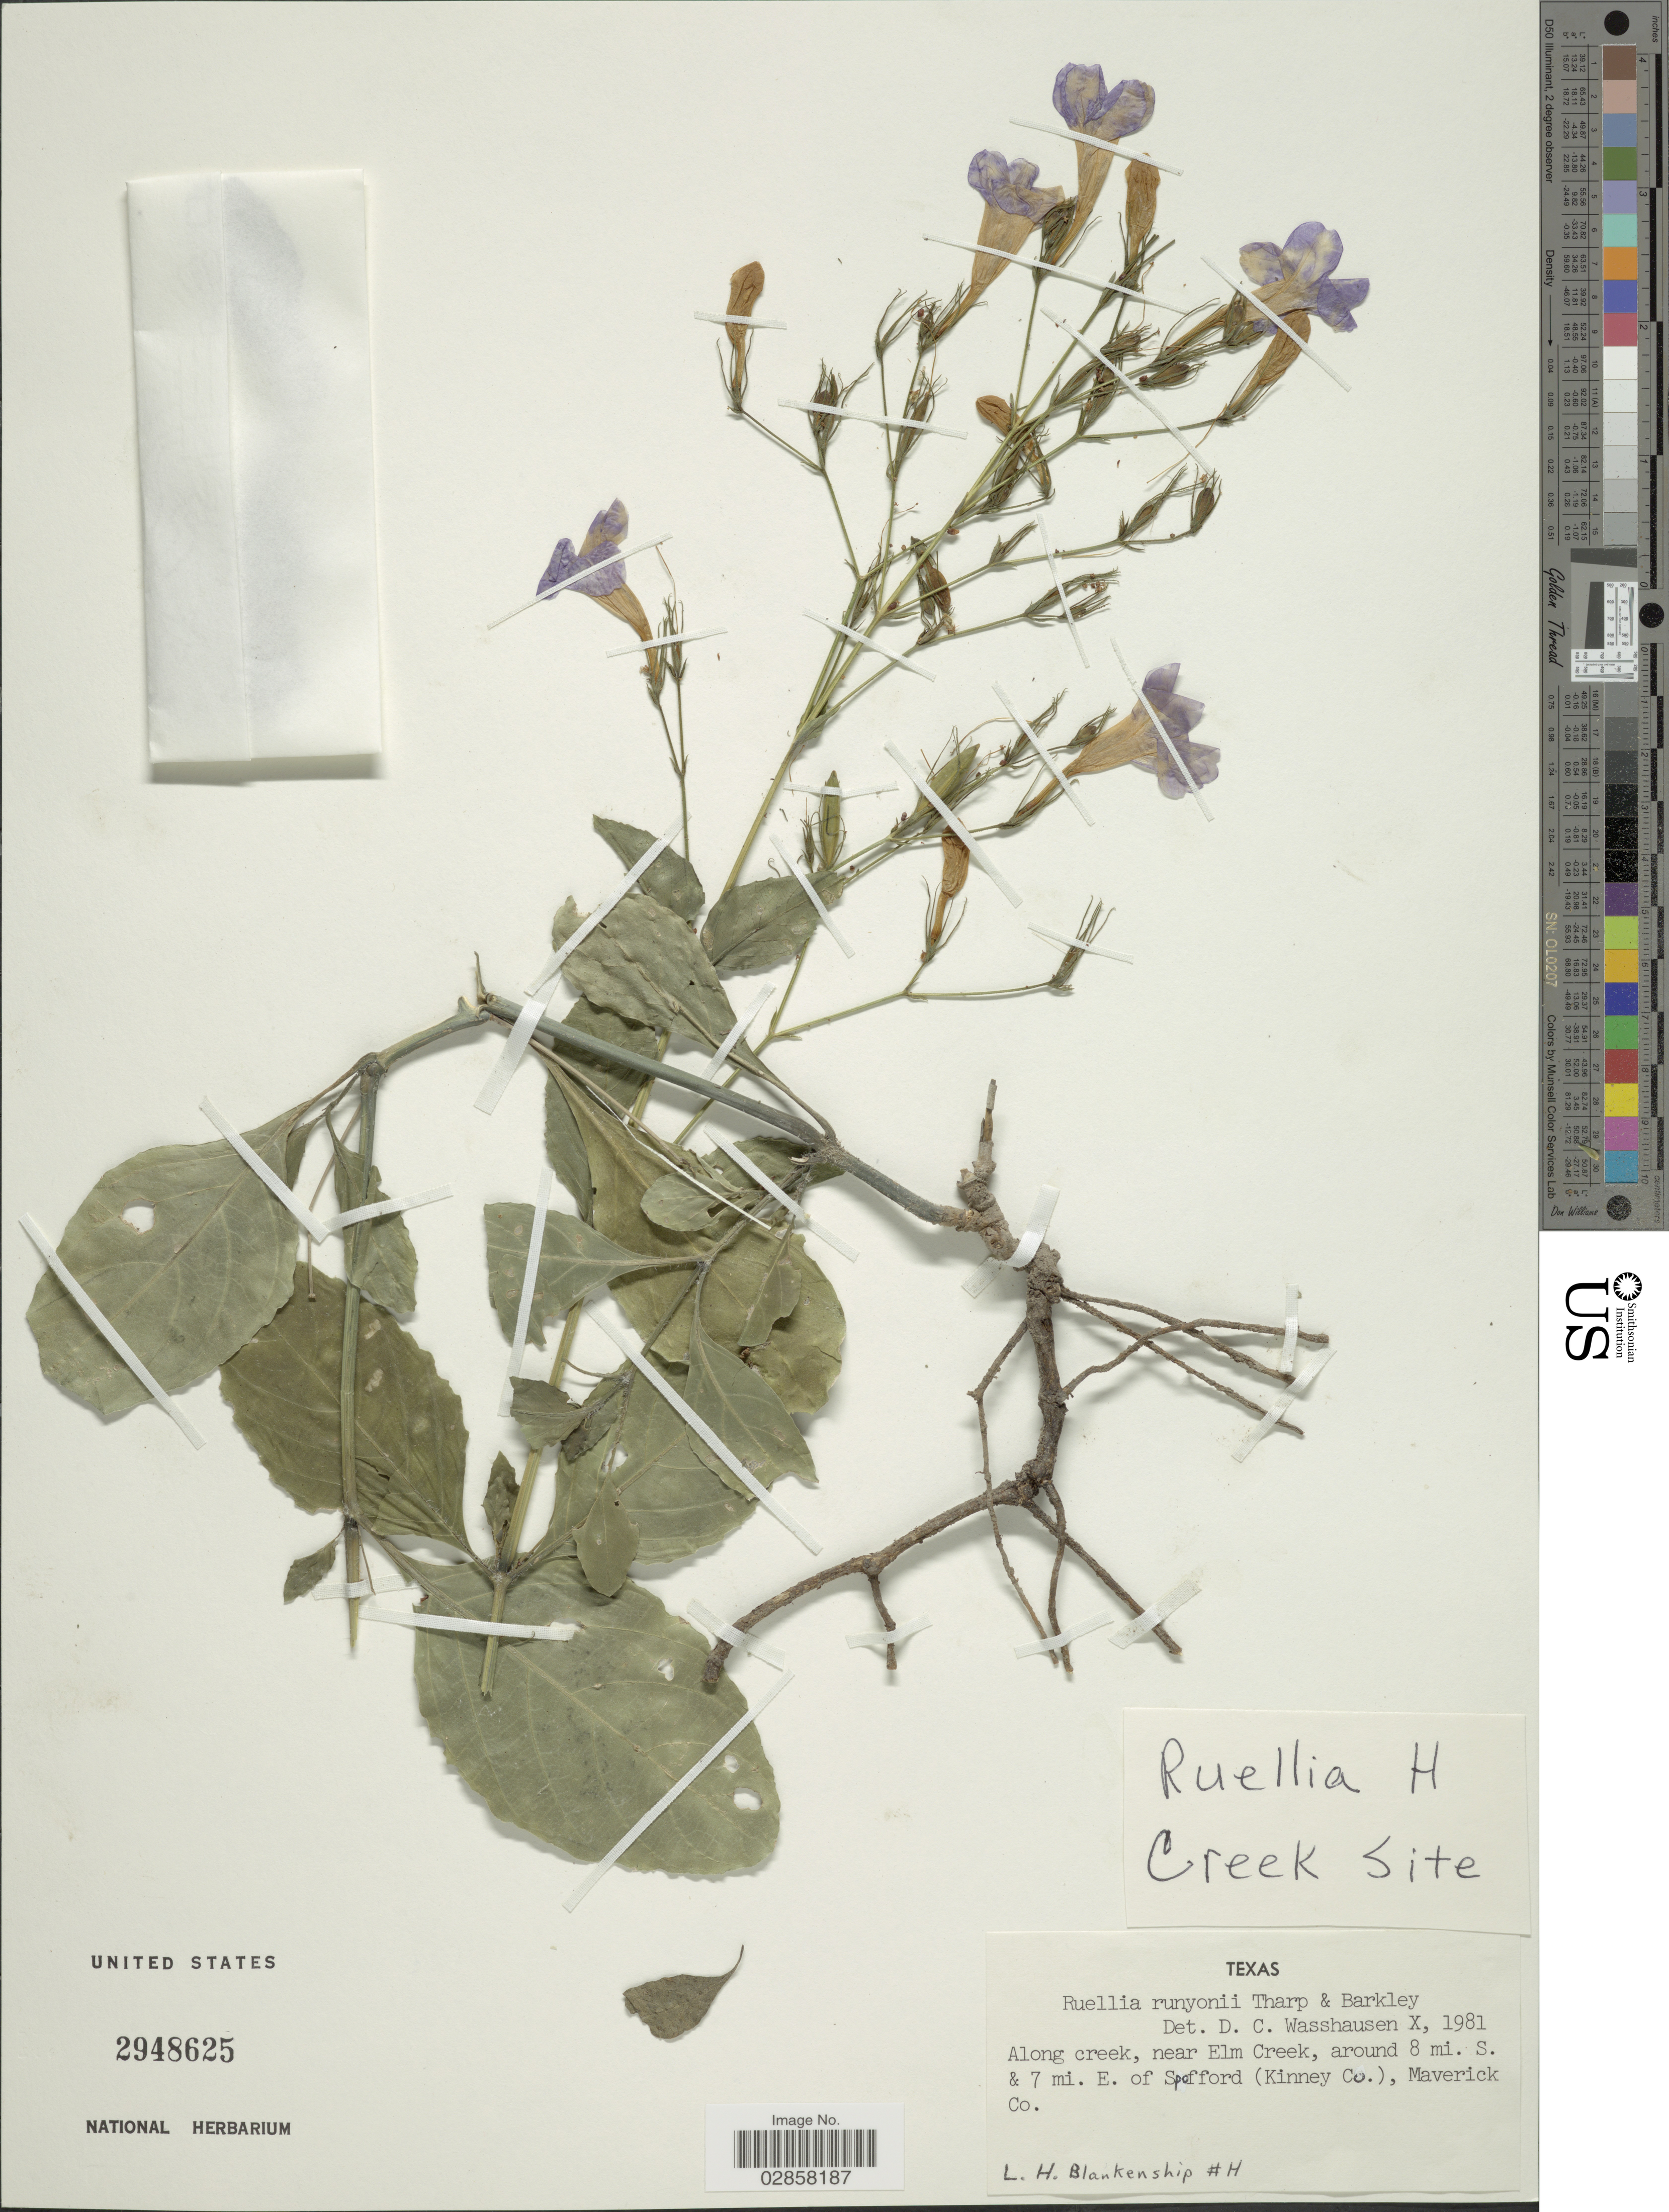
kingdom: Plantae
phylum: Tracheophyta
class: Magnoliopsida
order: Lamiales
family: Acanthaceae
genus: Ruellia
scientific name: Ruellia runyonii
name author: Tharp & F.A. Barkley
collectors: L. Blankenship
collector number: H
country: United States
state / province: Texas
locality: Along creek, near Elm Creek, around 8 mi. S. & 7 mi. E. of Spofford (Kinney Co.), Maverick Co.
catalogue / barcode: US 2948625